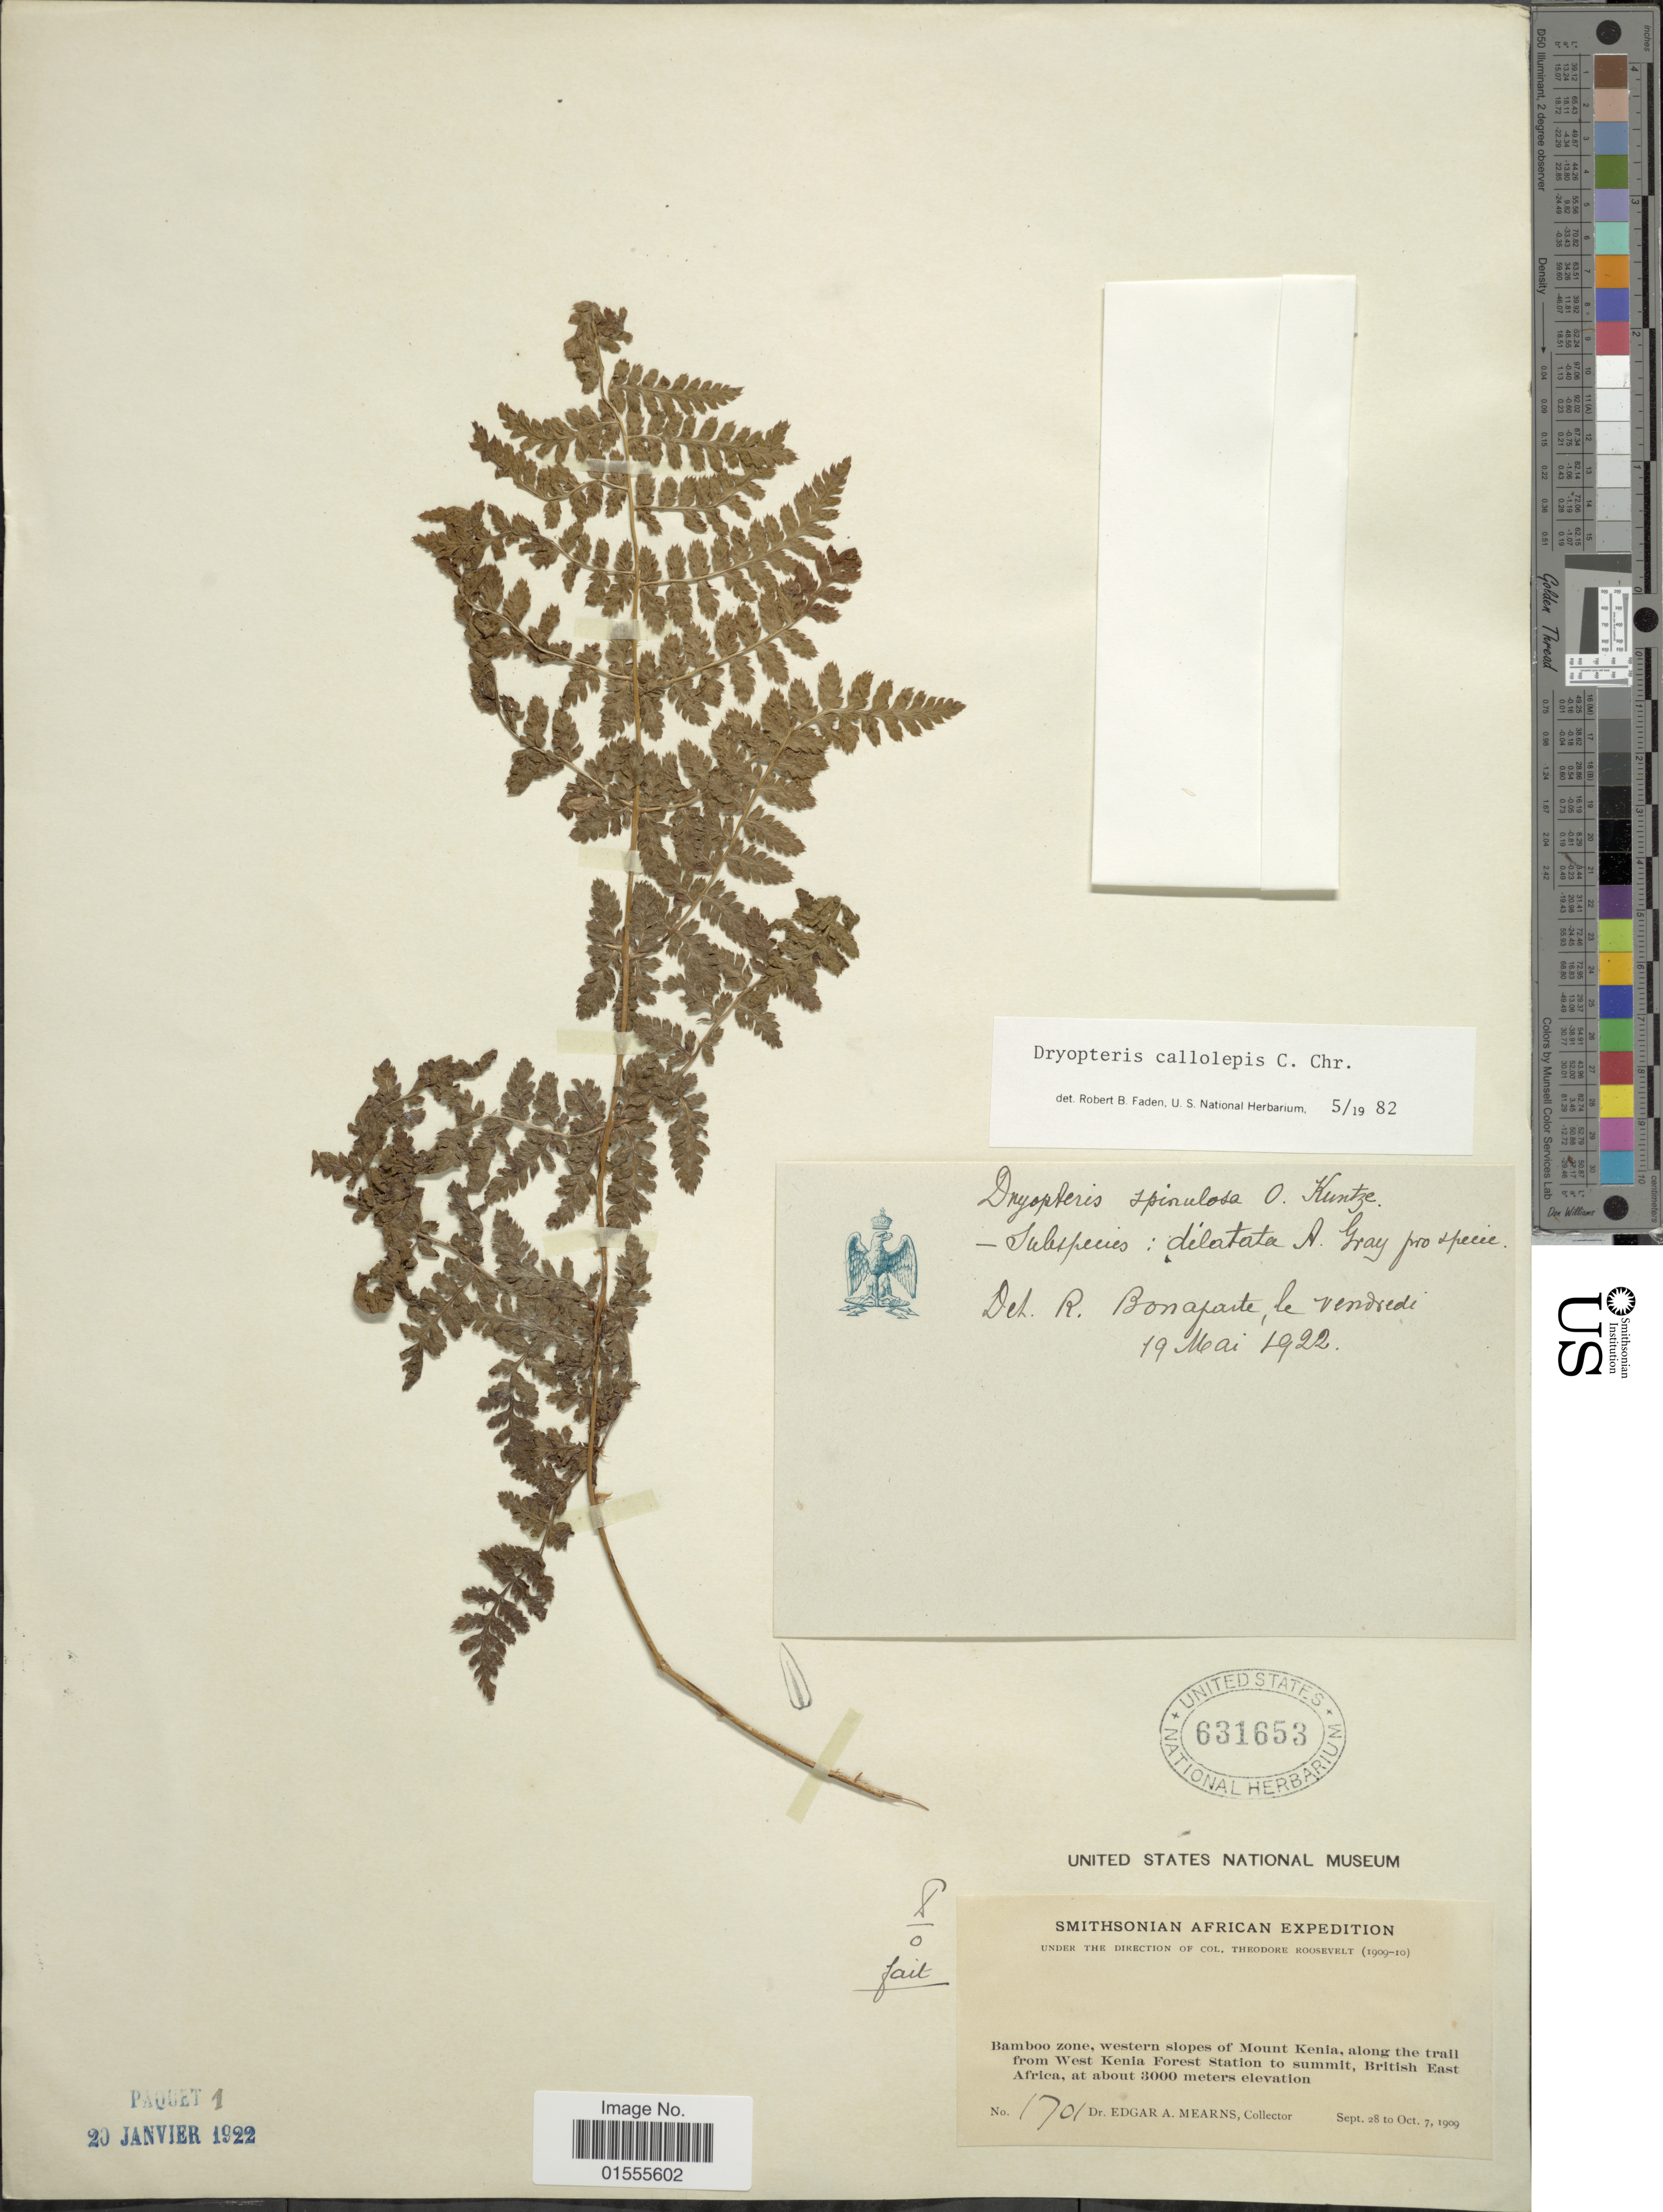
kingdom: Plantae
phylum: Tracheophyta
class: Polypodiopsida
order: Polypodiales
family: Dryopteridaceae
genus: Dryopteris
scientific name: Dryopteris antarctica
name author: (Baker) C. Chr.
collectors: E. A. Mearns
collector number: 1701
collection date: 1909-09-28/1909-10-07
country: Kenya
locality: Bamboo zone, western slopes of Mount Kenia, along the trail from West Forest station to summit, British East Africa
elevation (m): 3000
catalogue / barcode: US 631653